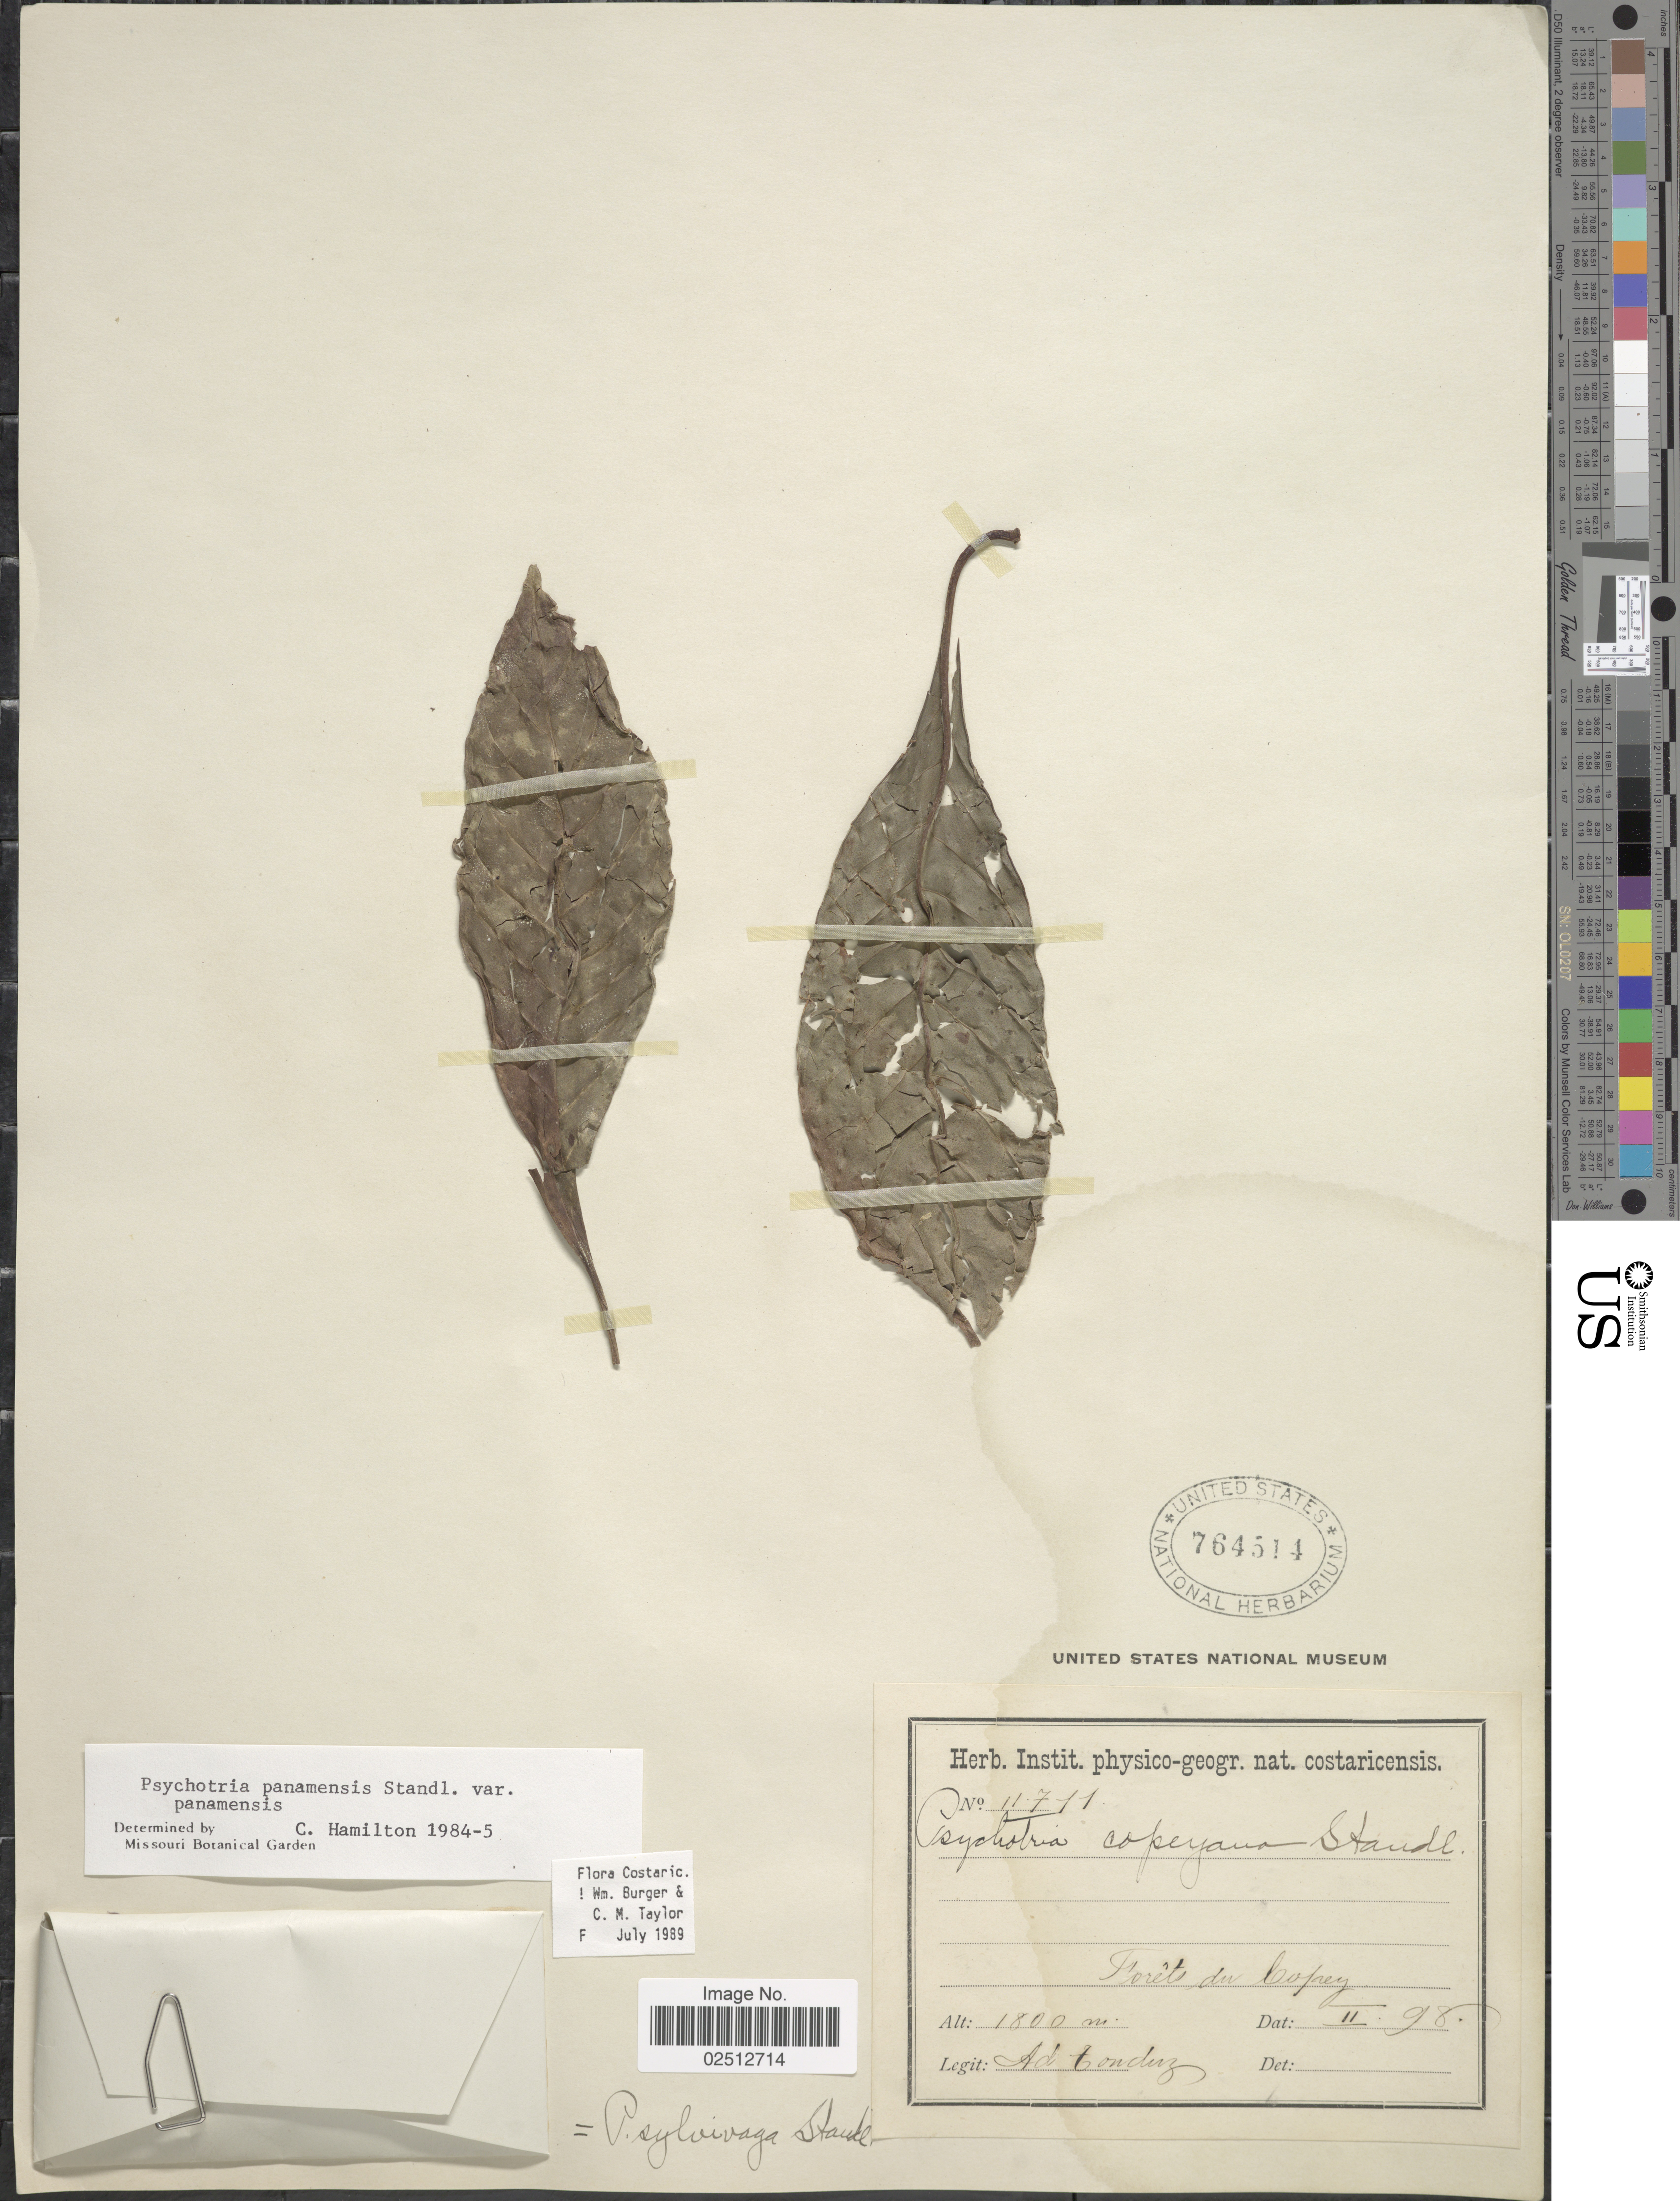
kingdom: Plantae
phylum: Tracheophyta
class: Magnoliopsida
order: Gentianales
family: Rubiaceae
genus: Psychotria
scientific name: Psychotria panamensis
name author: Standl.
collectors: A. Tonduz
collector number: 11711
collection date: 1898-02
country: Costa Rica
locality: Forets du Copey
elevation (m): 1800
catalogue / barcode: US 764514